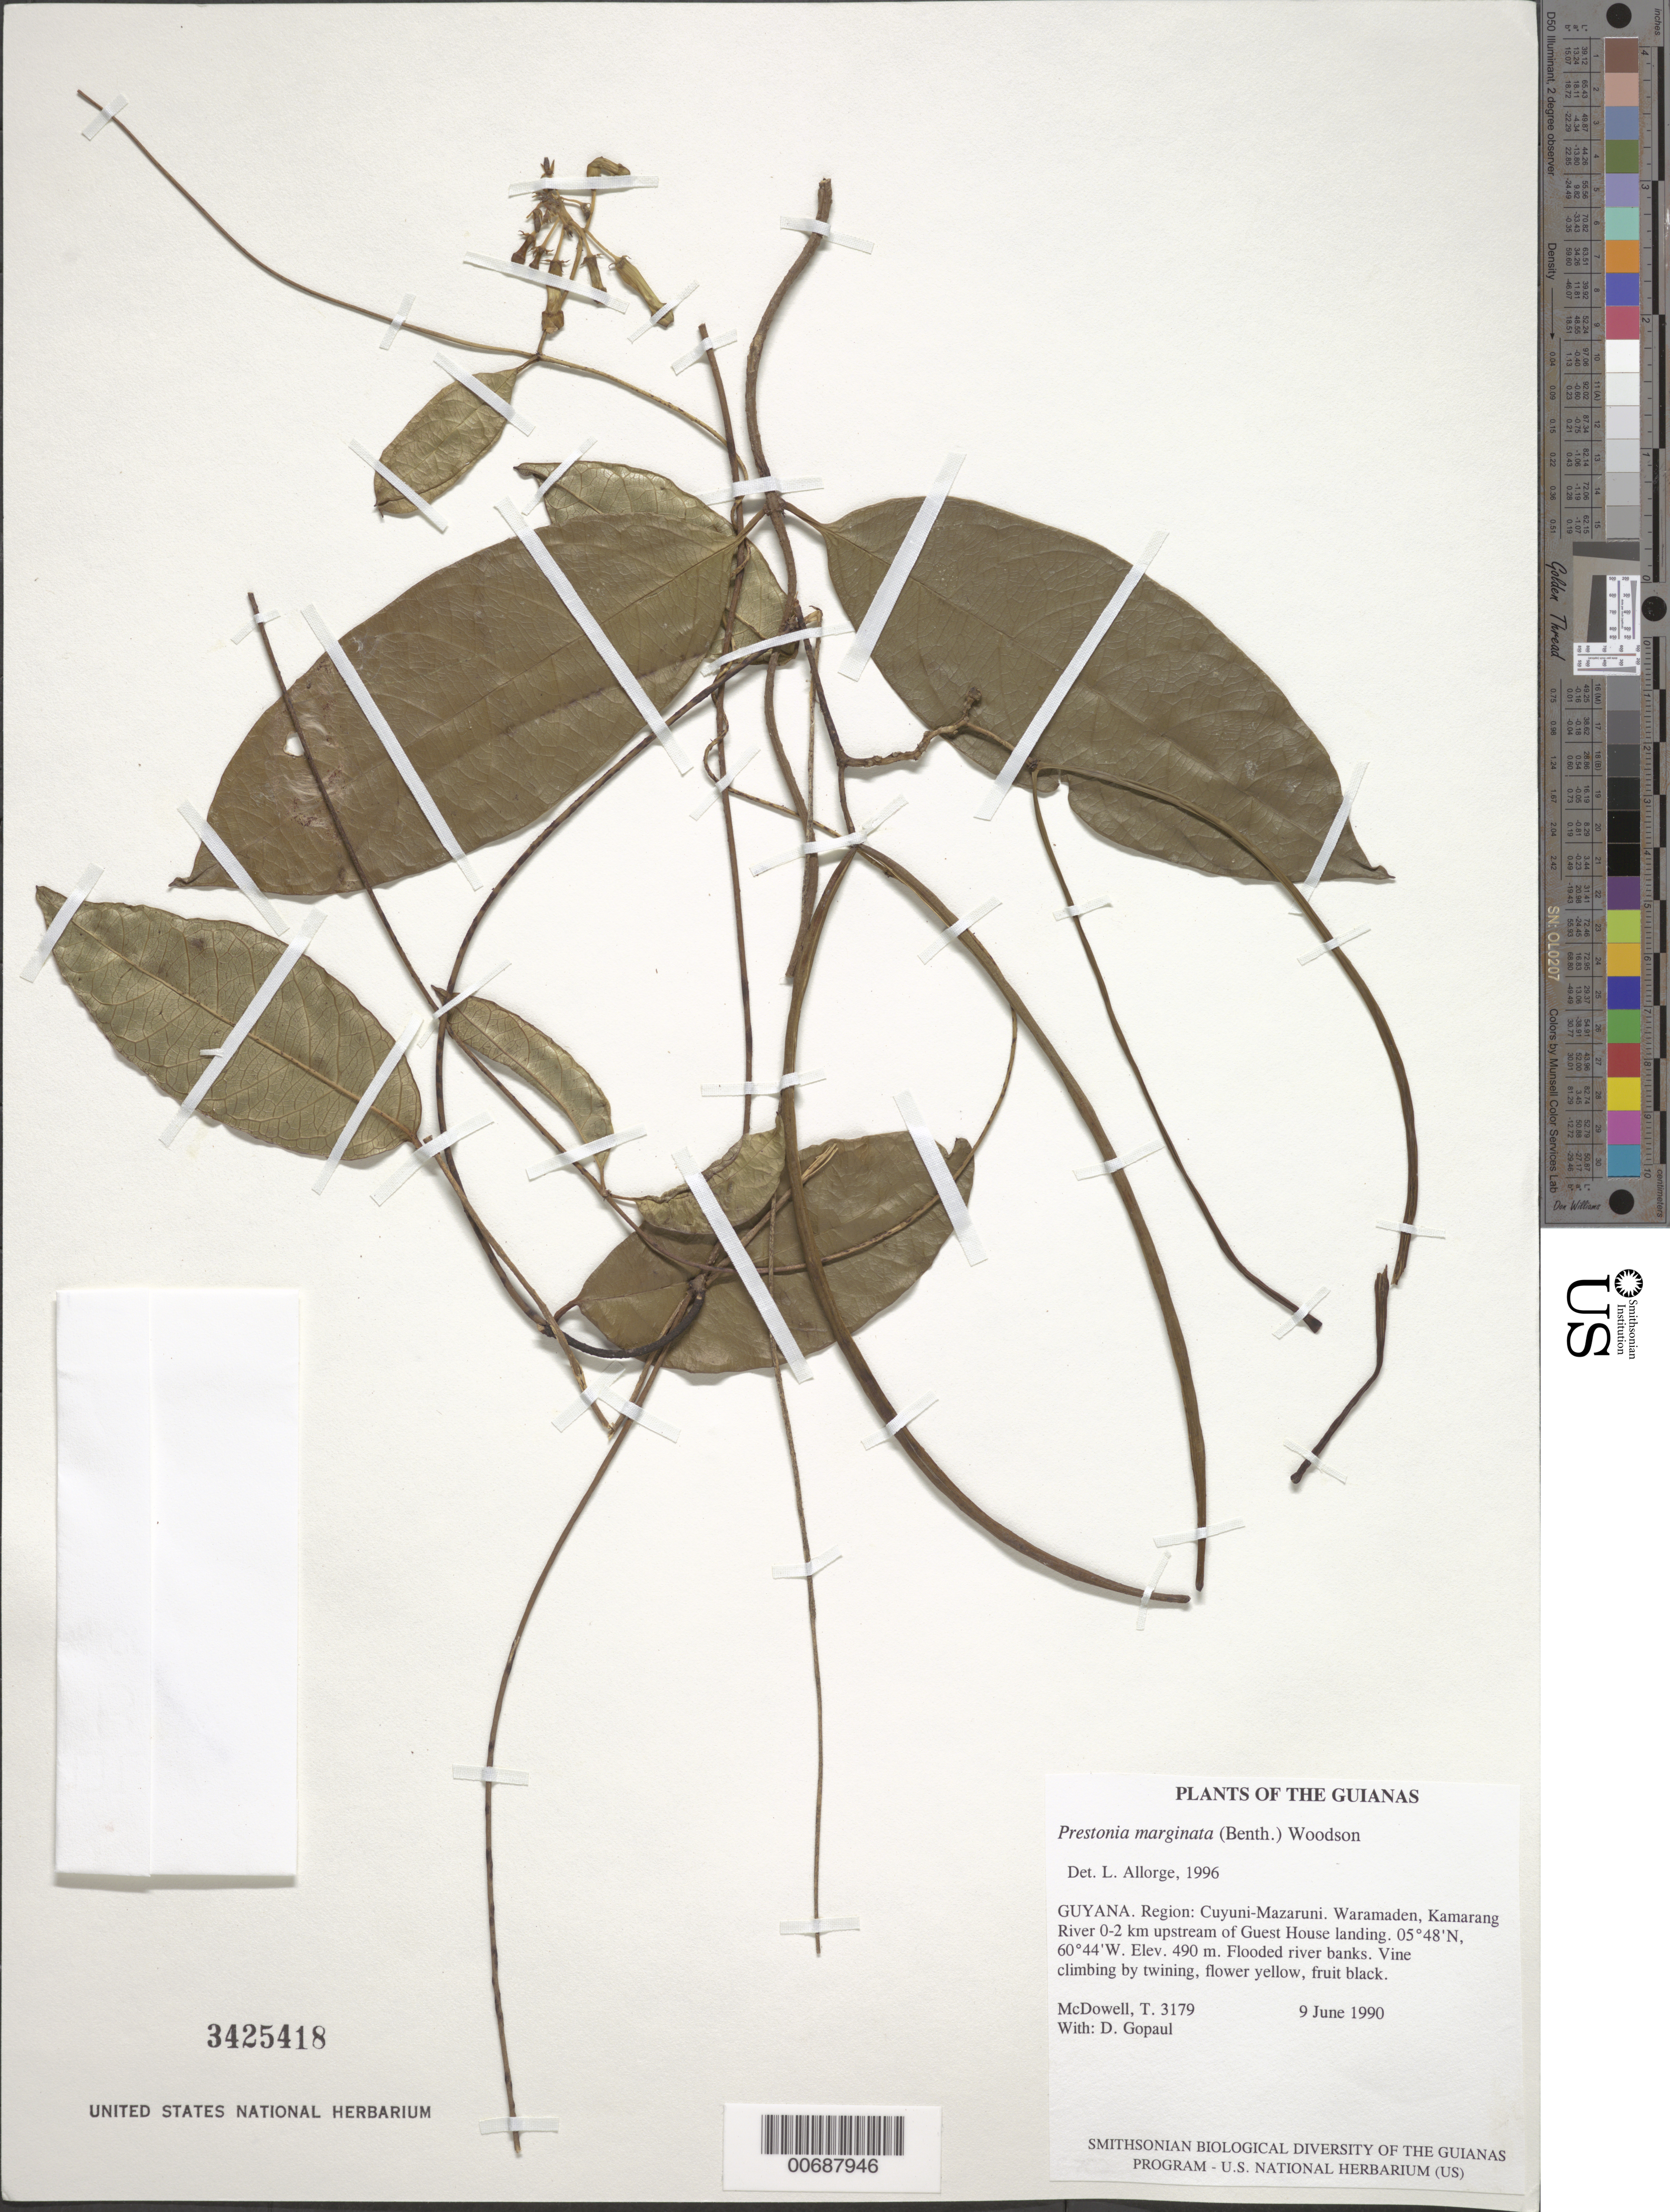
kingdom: Plantae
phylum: Tracheophyta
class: Magnoliopsida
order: Gentianales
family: Apocynaceae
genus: Prestonia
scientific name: Prestonia marginata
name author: Markgr.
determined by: Allorge, L.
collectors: T. McDowell & D. Gopaul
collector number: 3179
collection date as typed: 9 June 1990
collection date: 1990-06-09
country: Guyana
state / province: Cuyuni-Mazaruni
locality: Waramaden, Kamarang River 0-2 km upstream of Guest House landing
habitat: Flooded river banks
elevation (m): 490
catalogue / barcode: US 3425418